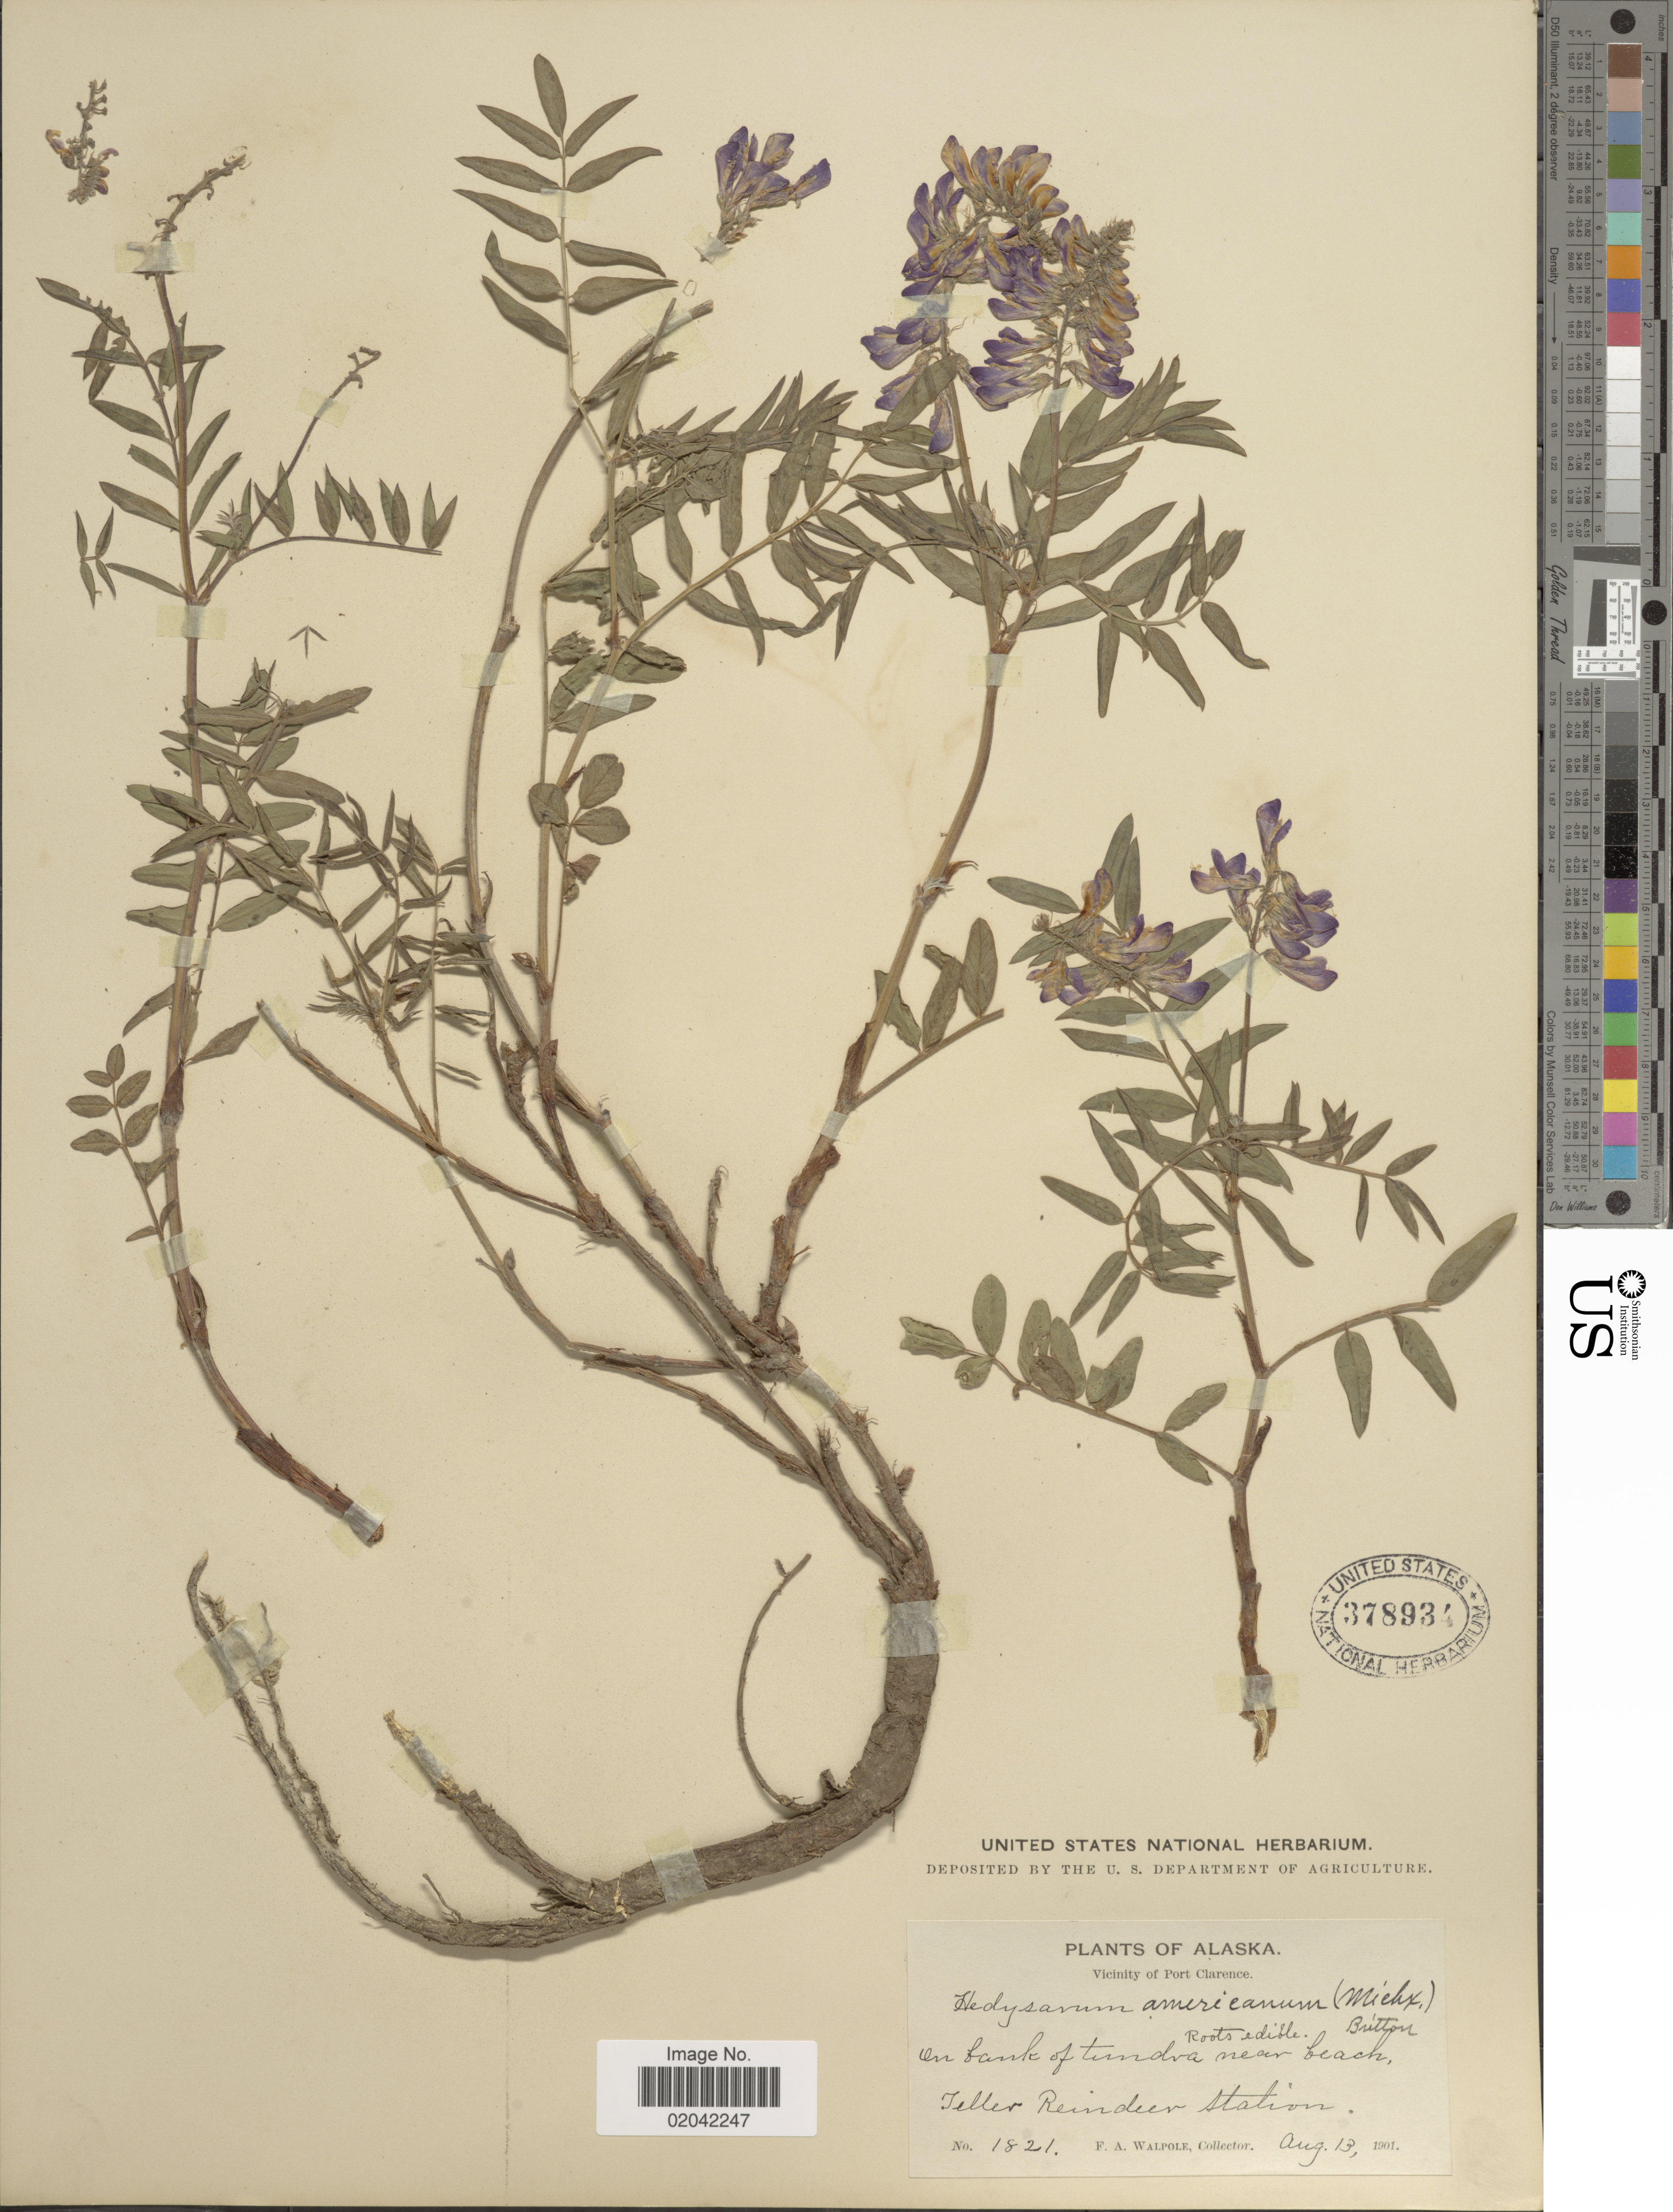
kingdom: Plantae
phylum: Tracheophyta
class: Magnoliopsida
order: Fabales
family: Fabaceae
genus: Hedysarum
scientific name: Hedysarum alpinum var. americanum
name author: Michx. ex Pursh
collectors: F. Walpole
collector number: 1821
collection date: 1901-08-13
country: United States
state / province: Alaska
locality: Vicinity of Port Clarence. On banks of tundra near beach, Teller Reindeer station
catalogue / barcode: US 378934